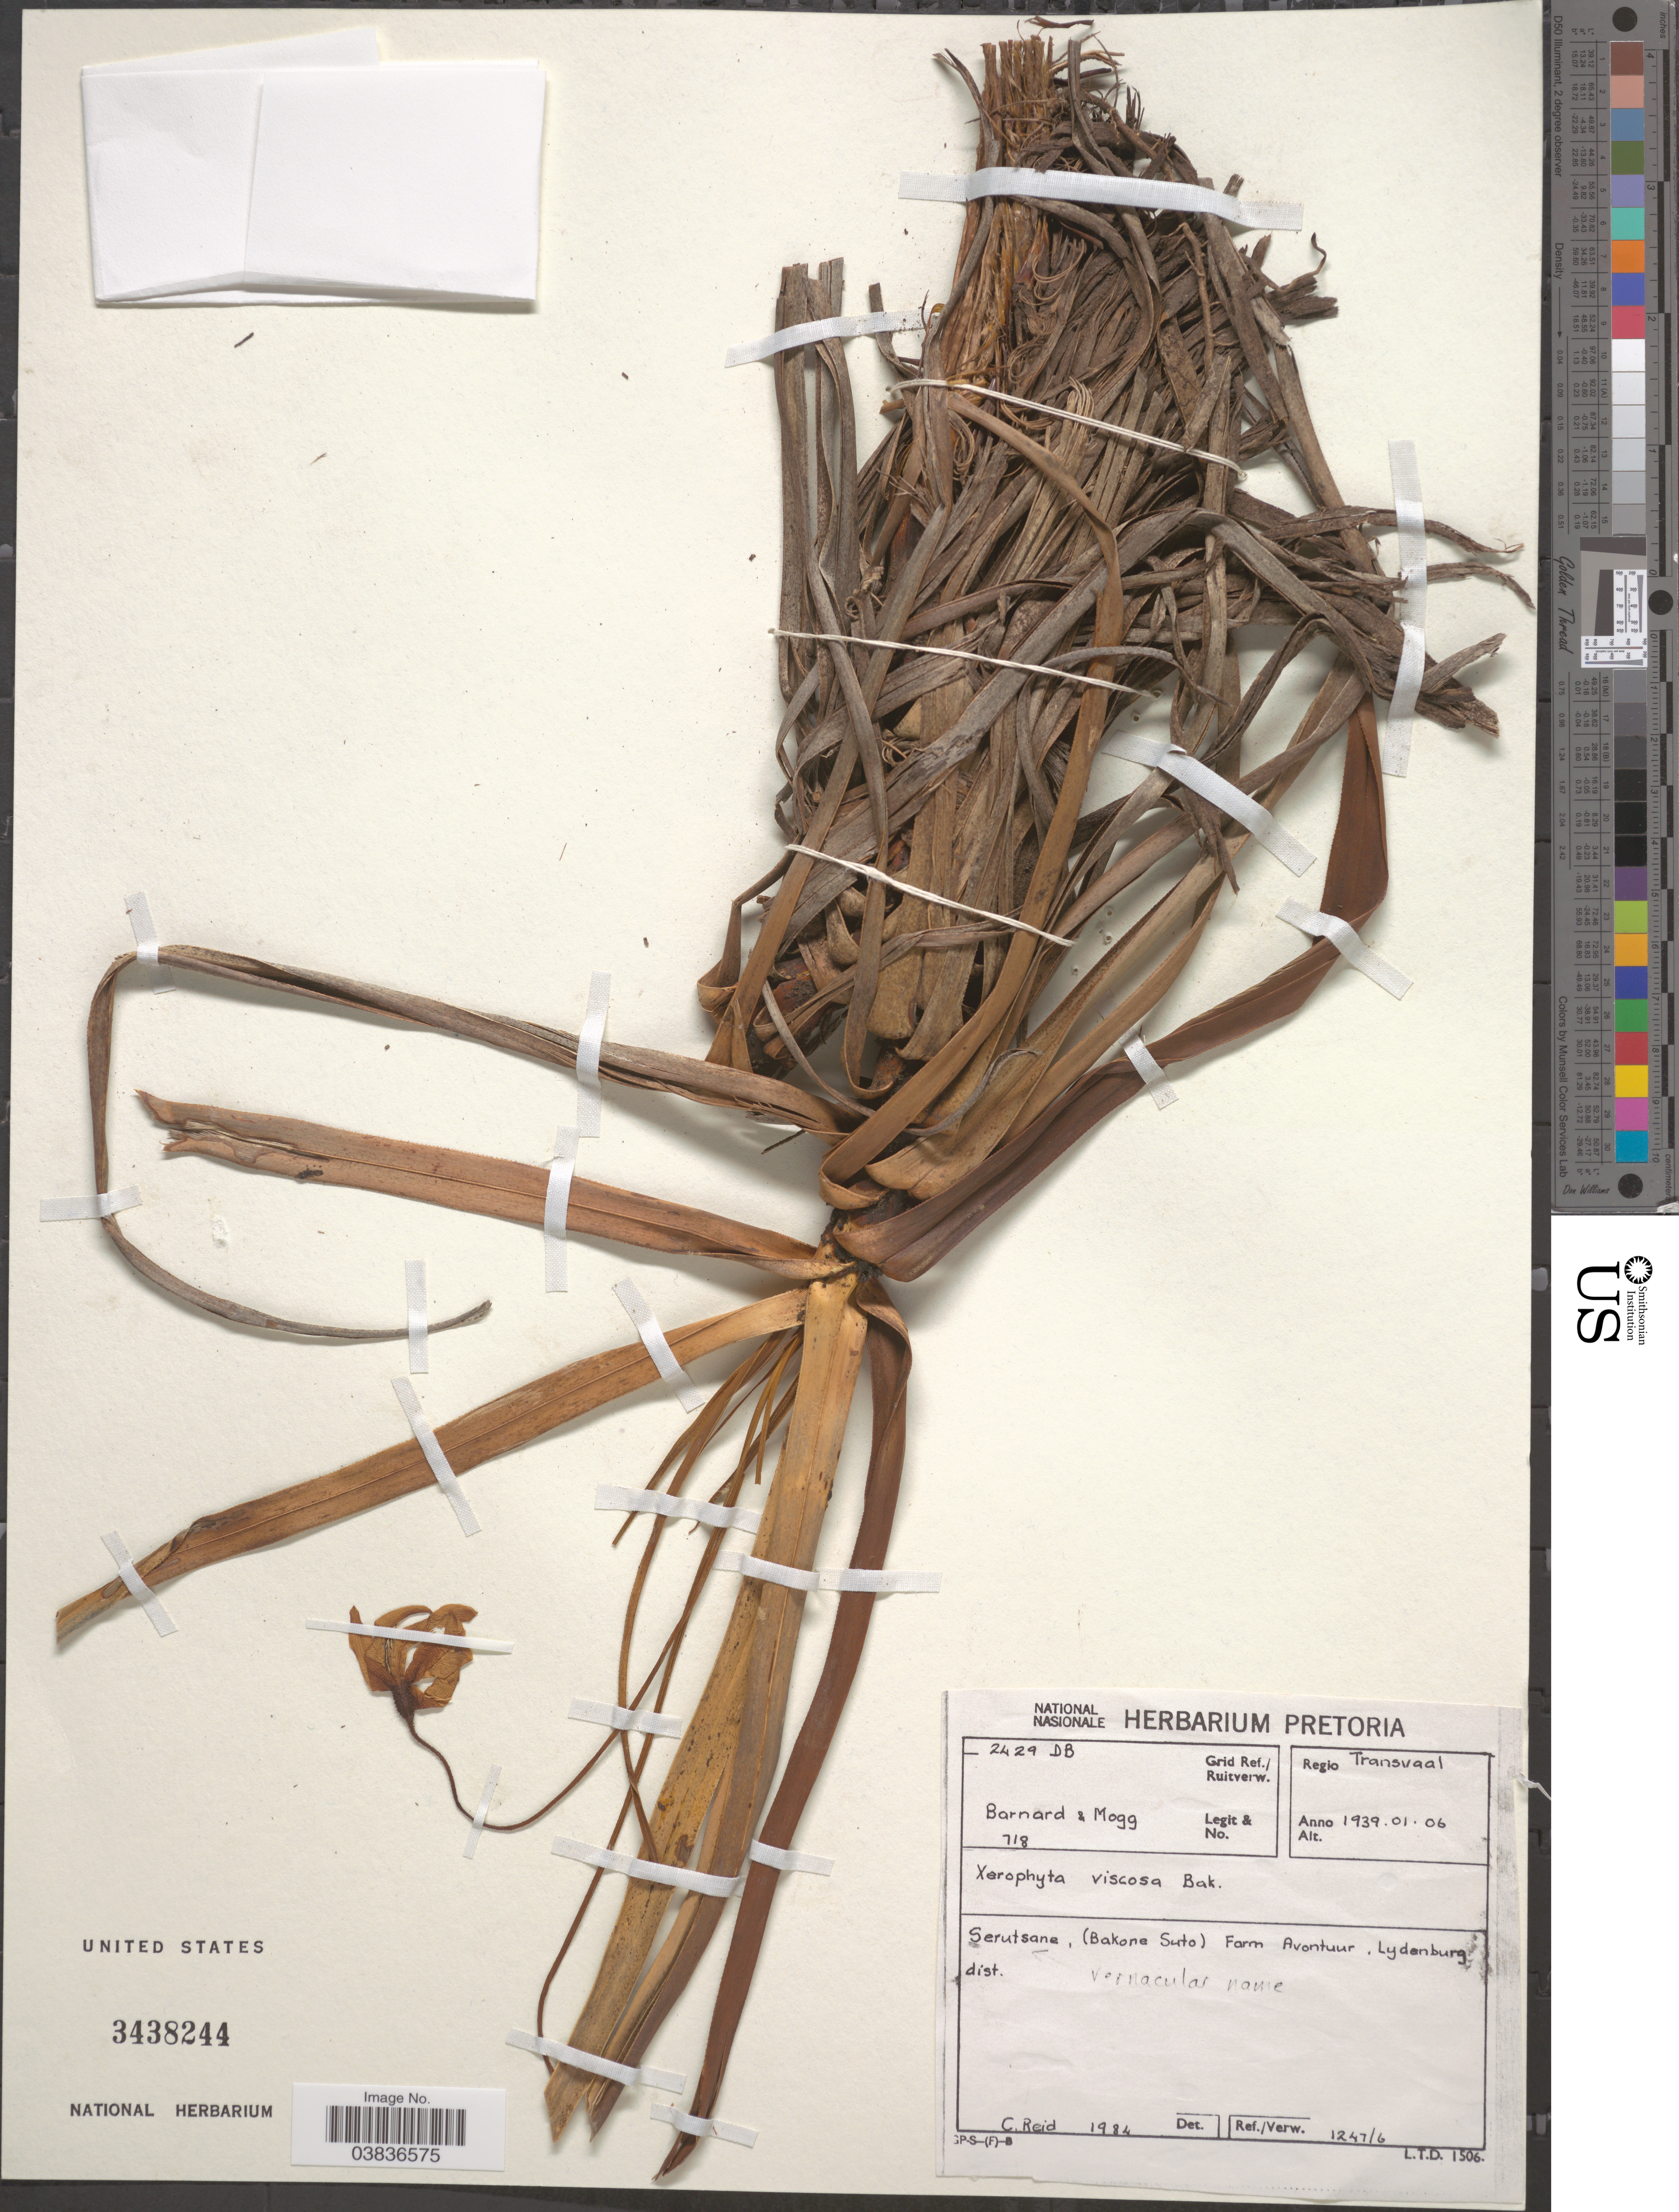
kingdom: Plantae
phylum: Tracheophyta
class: Liliopsida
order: Pandanales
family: Velloziaceae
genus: Xerophyta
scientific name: Xerophyta viscosa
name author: Baker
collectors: -. Barnard & -. Mogg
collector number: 718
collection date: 1939-01-06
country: South Africa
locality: Grid Ref./ Ruitverw. 2429 DB. Regio Transvaal. Serutsane, (Bakone Suto) Farm Avontuur, Lydenburg dist.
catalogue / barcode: US 3438244